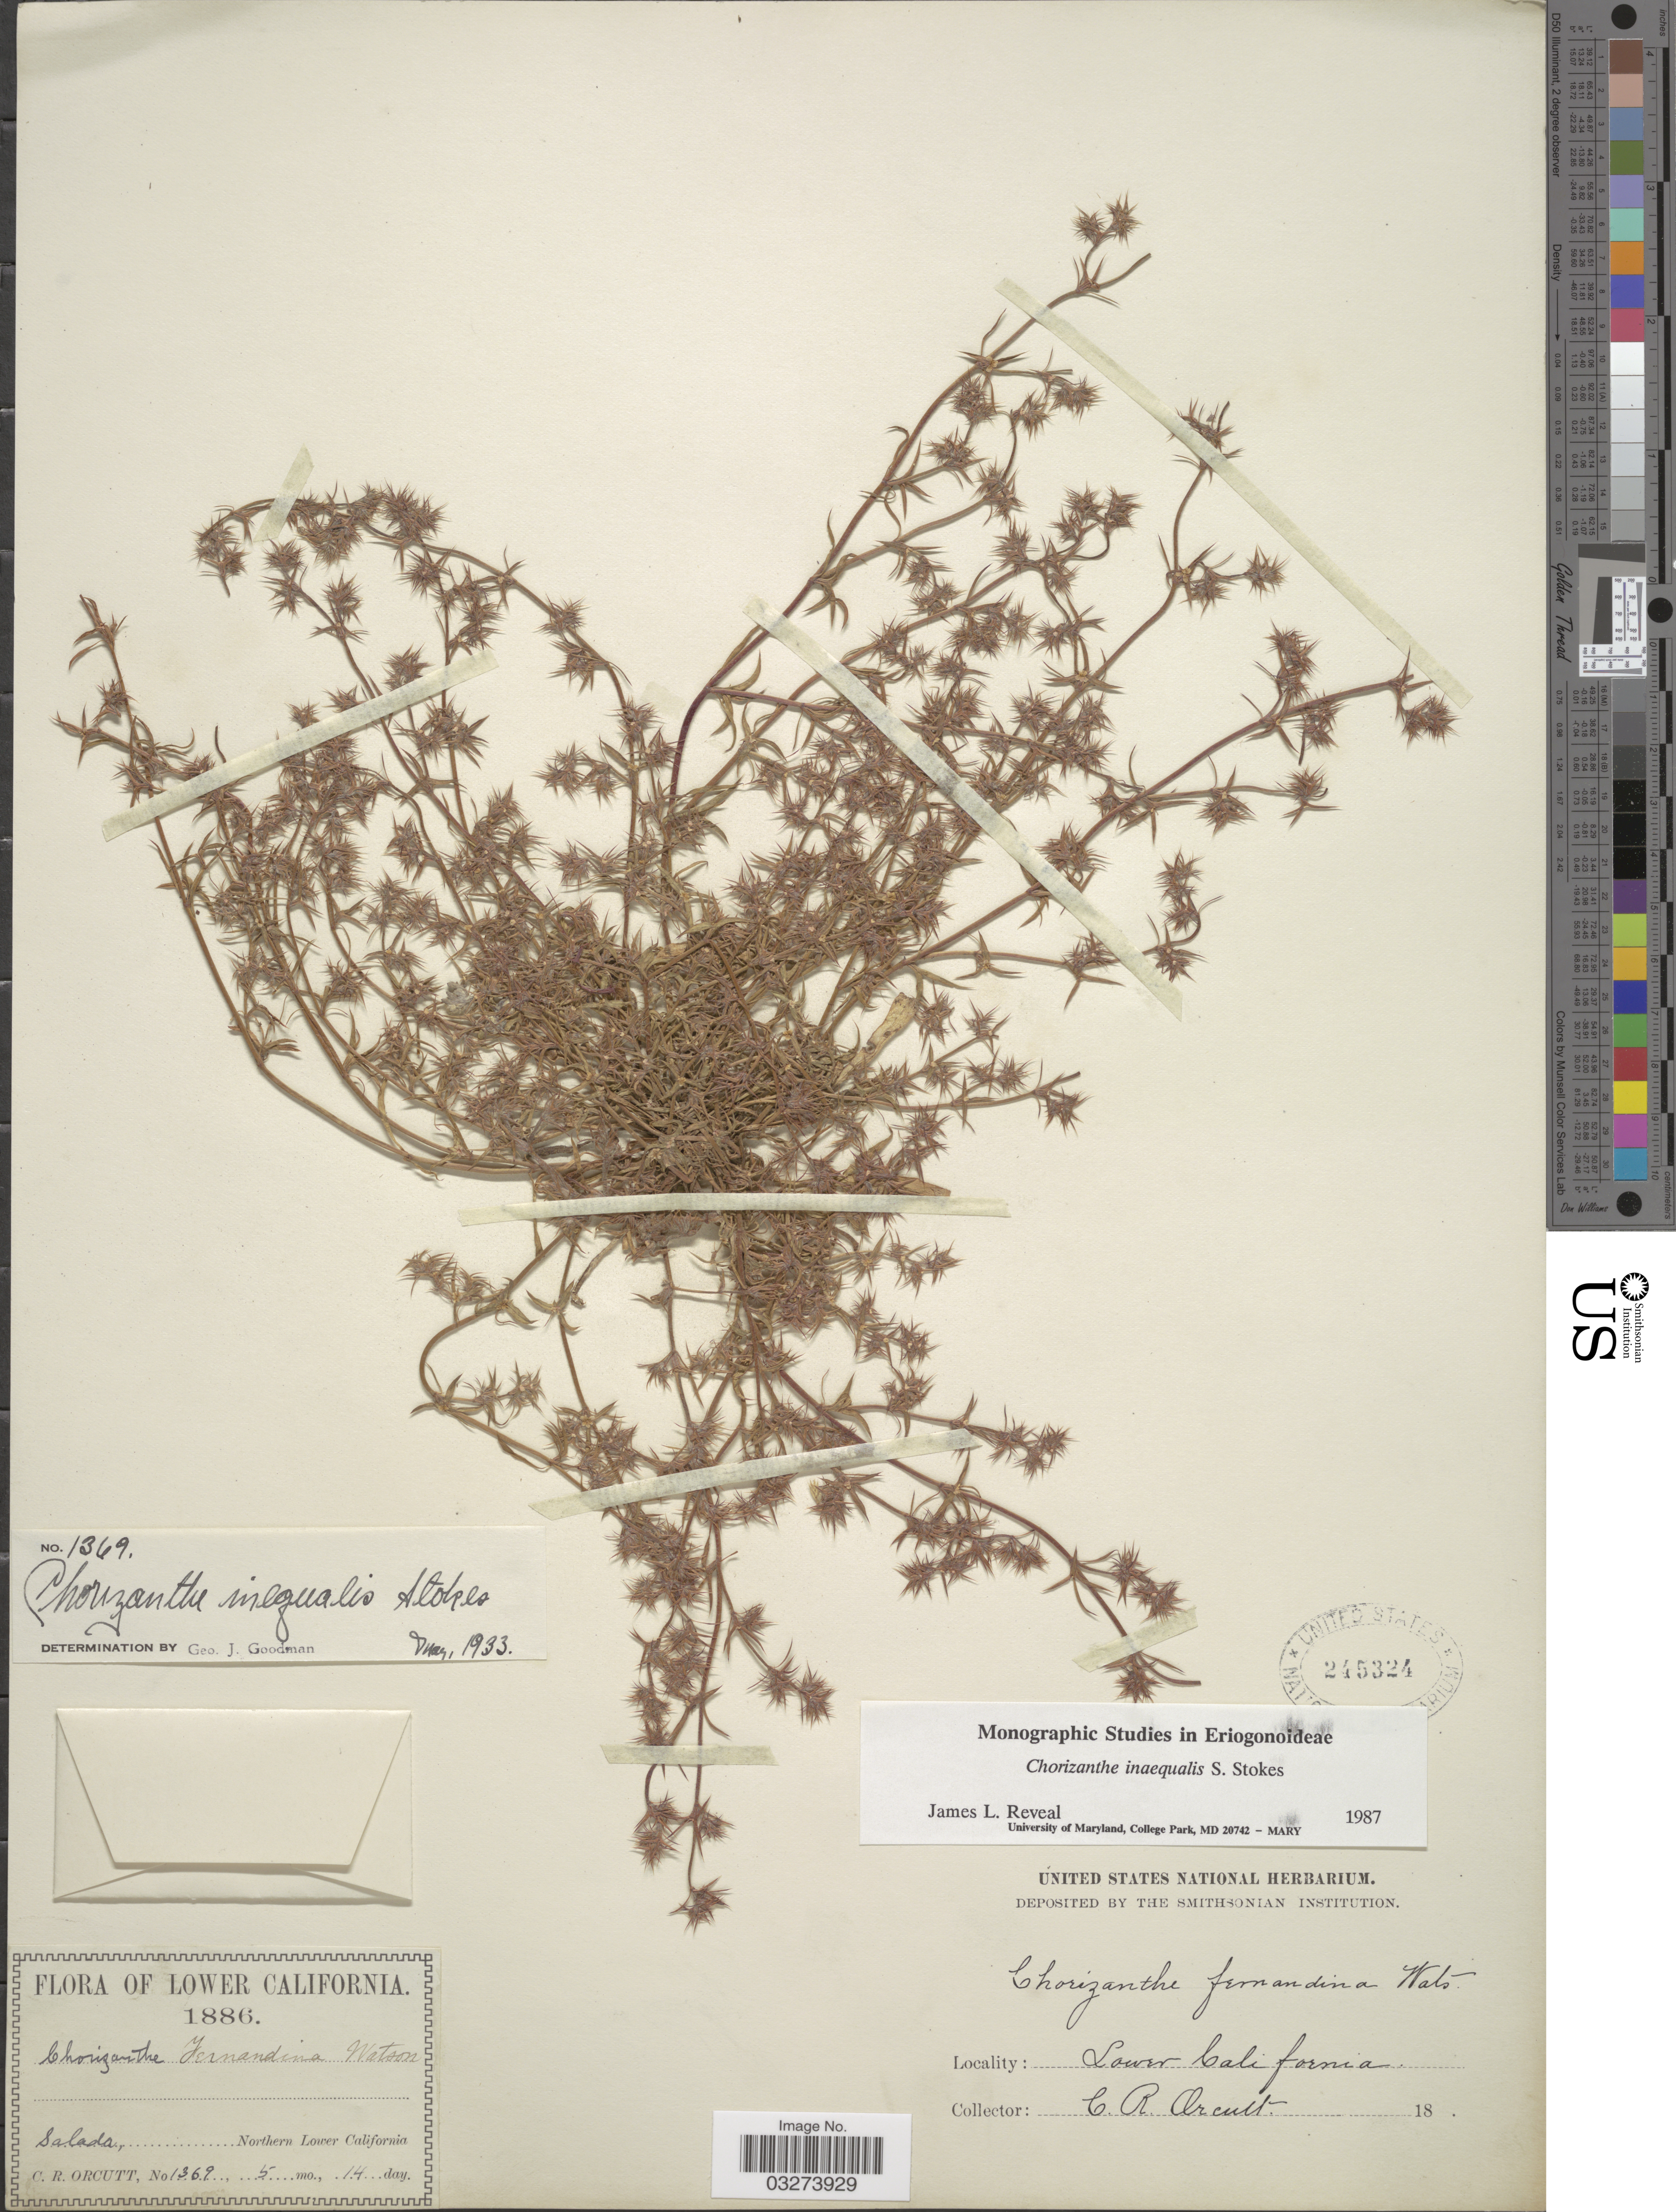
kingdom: Plantae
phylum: Tracheophyta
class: Magnoliopsida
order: Caryophyllales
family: Polygonaceae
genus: Chorizanthe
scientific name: Chorizanthe inequalis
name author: S. Stokes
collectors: C. R. Orcutt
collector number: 1369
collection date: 1886-05-14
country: Mexico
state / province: Baja California Norte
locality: Salada, Northern Lower California.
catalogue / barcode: US 245324